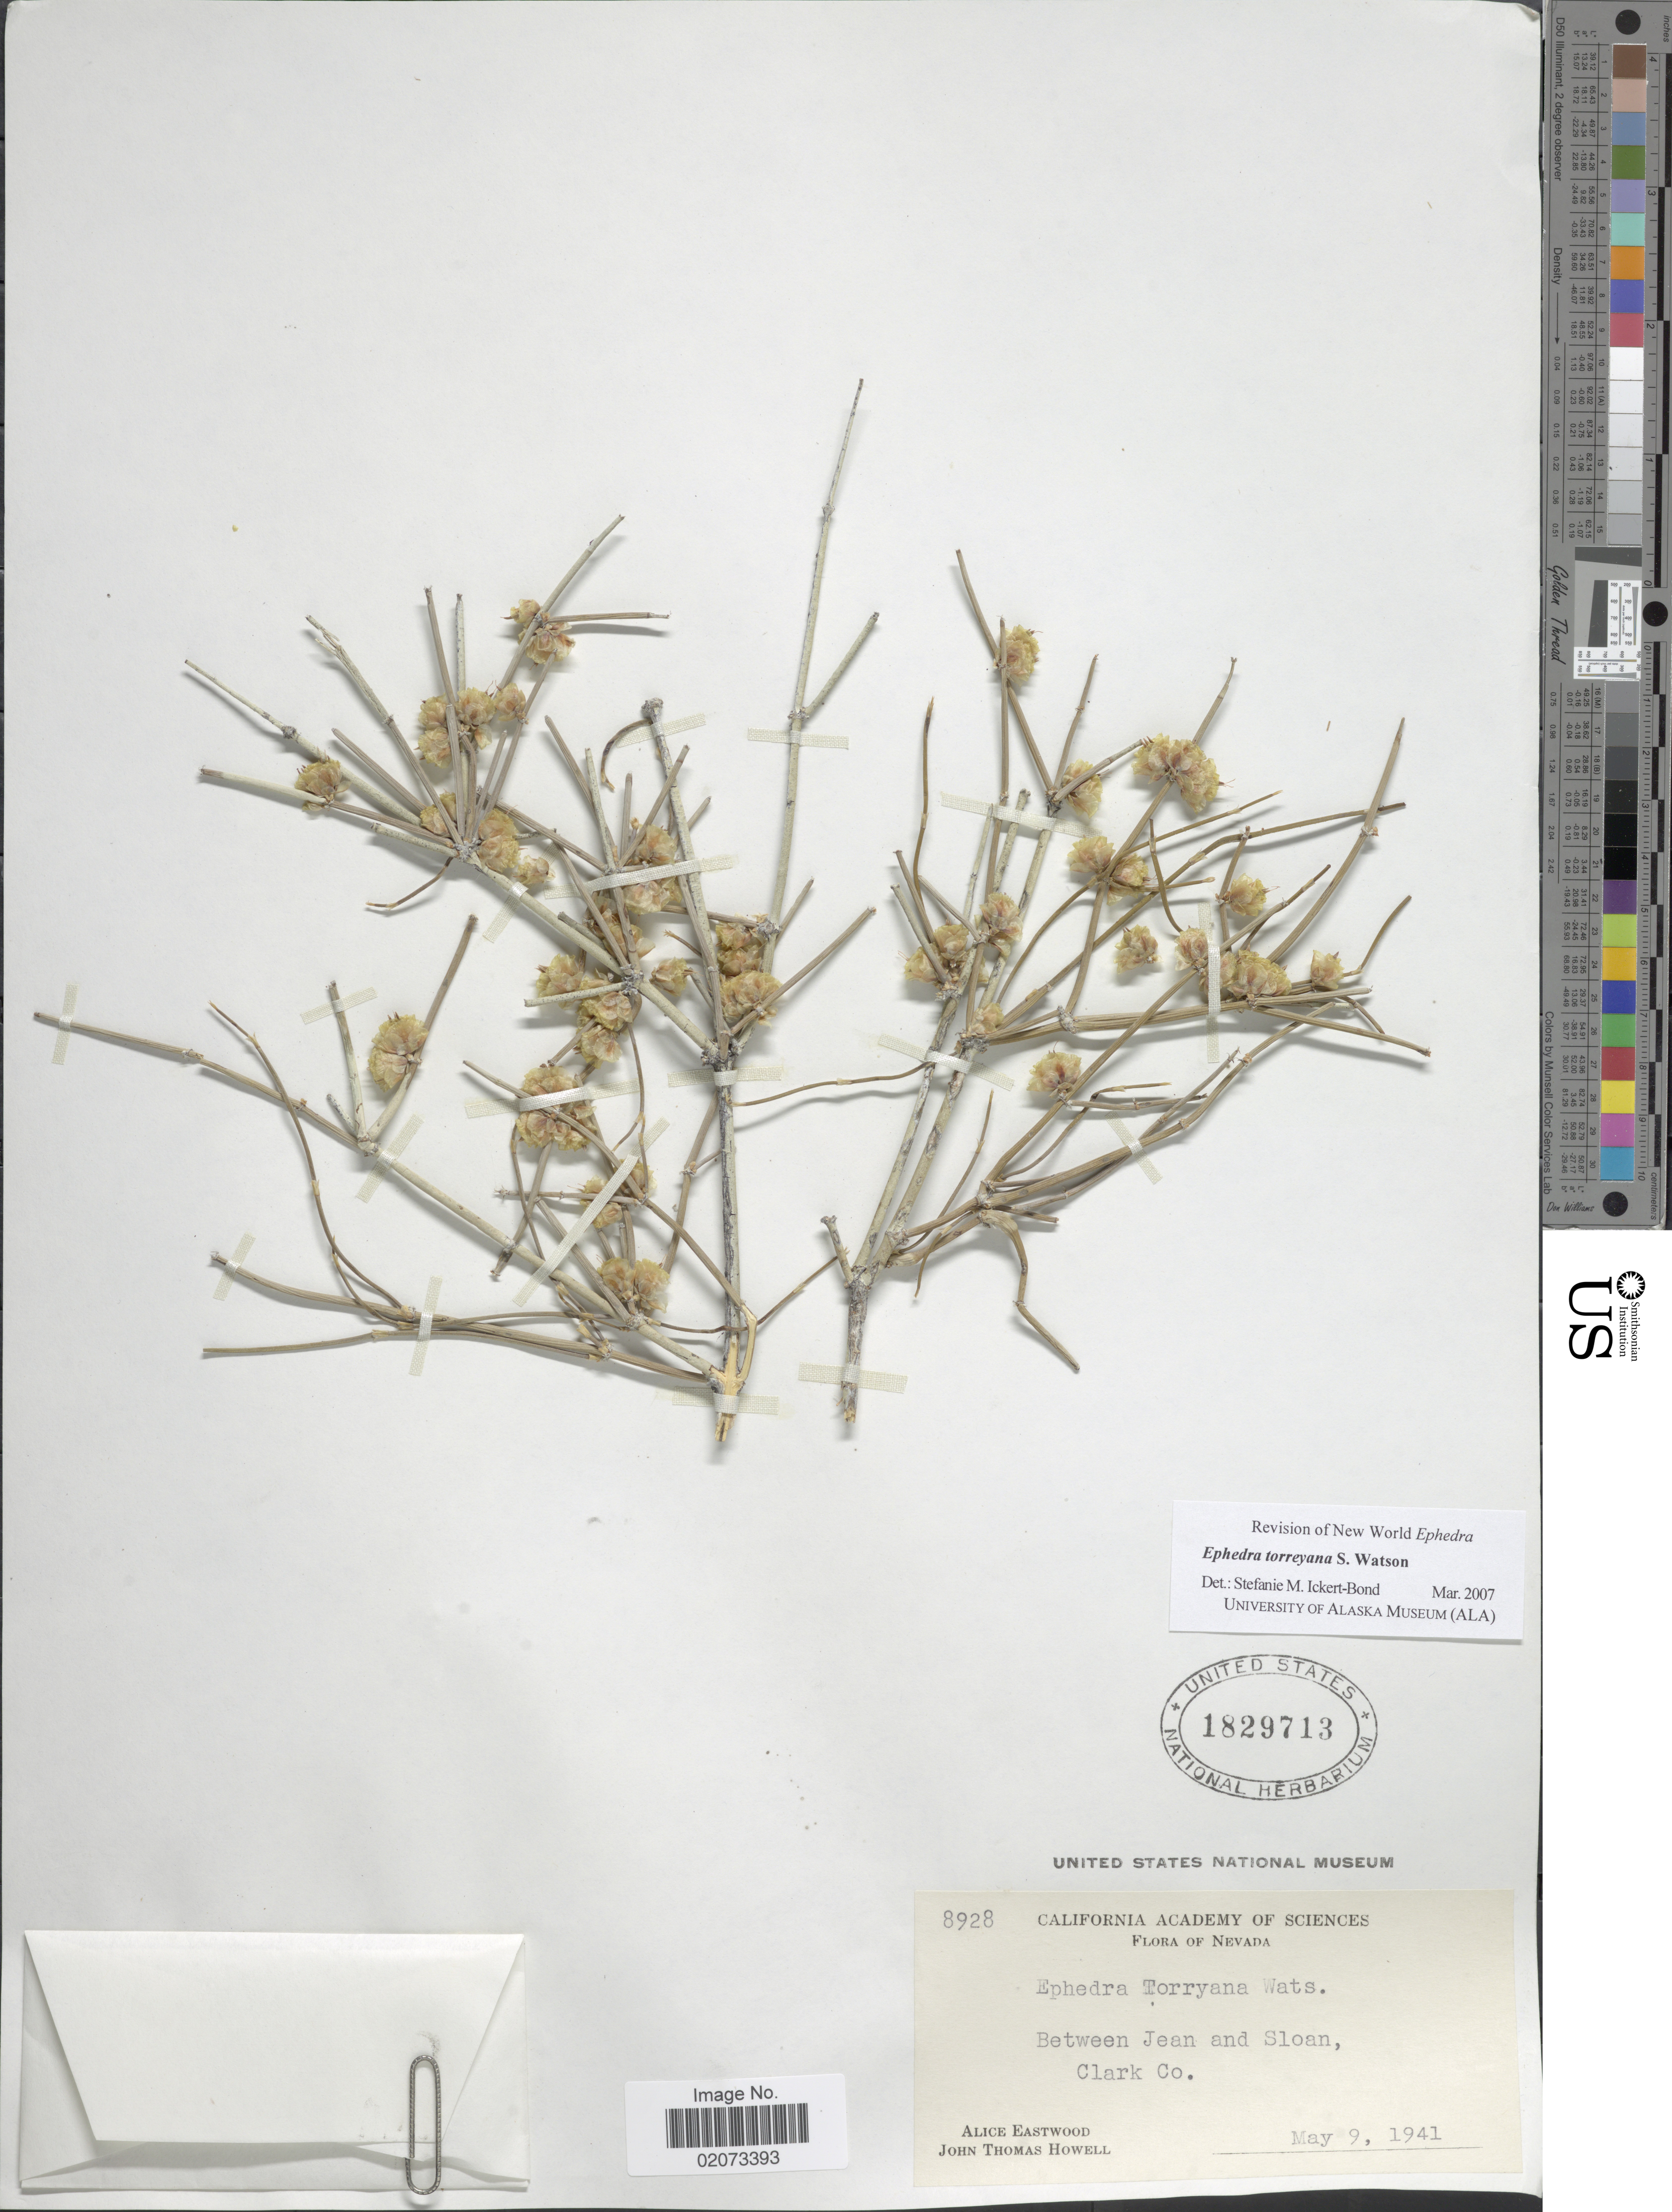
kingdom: Plantae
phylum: Tracheophyta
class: Gnetopsida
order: Ephedrales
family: Ephedraceae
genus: Ephedra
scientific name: Ephedra torreyana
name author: S. Watson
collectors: A. Eastwood & J. T. Howell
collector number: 8928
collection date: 1941-05-09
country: United States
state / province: Nevada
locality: Between Jean and Sloan. Clark Co.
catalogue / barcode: US 1829713